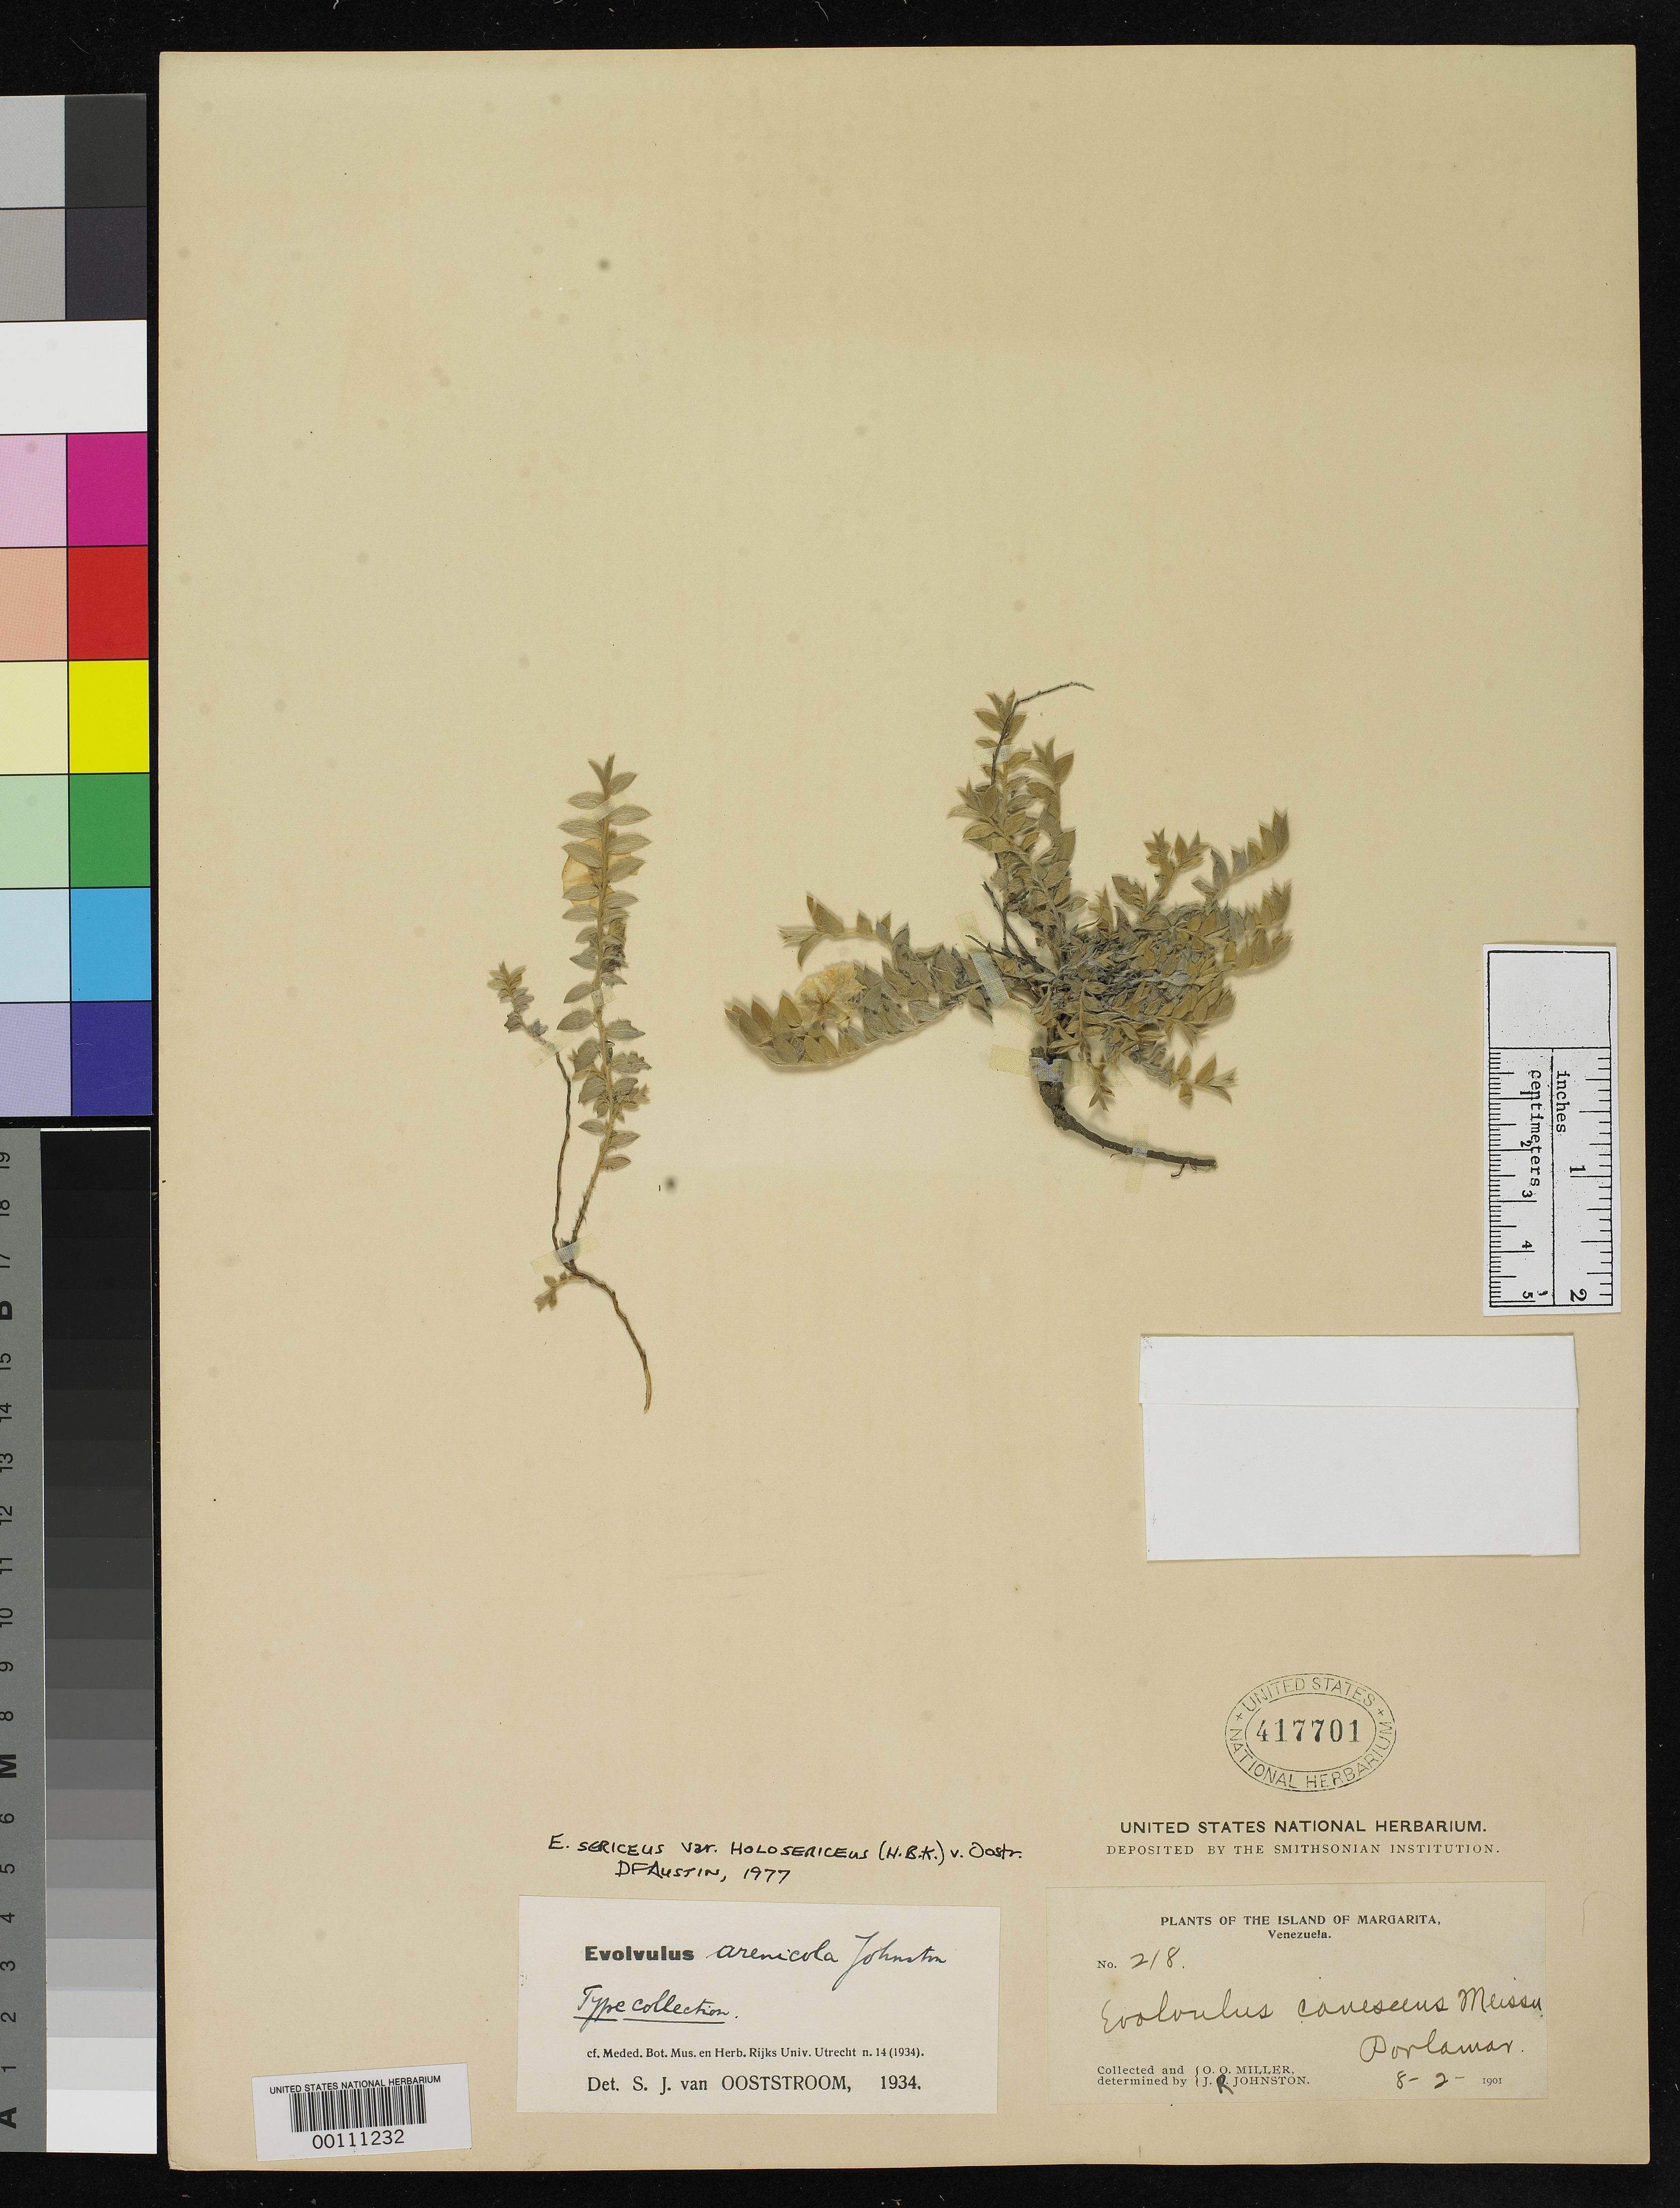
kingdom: Plantae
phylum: Tracheophyta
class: Magnoliopsida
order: Solanales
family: Convolvulaceae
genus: Evolvulus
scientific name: Evolvulus arenicola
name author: J.R. Johnst.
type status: Isotype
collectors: O. O. Miller & J. Johnston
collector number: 218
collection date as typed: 02 Aug 1901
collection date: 1901-08-02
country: Venezuela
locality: Porlanar to San Antonio.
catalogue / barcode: US 417701